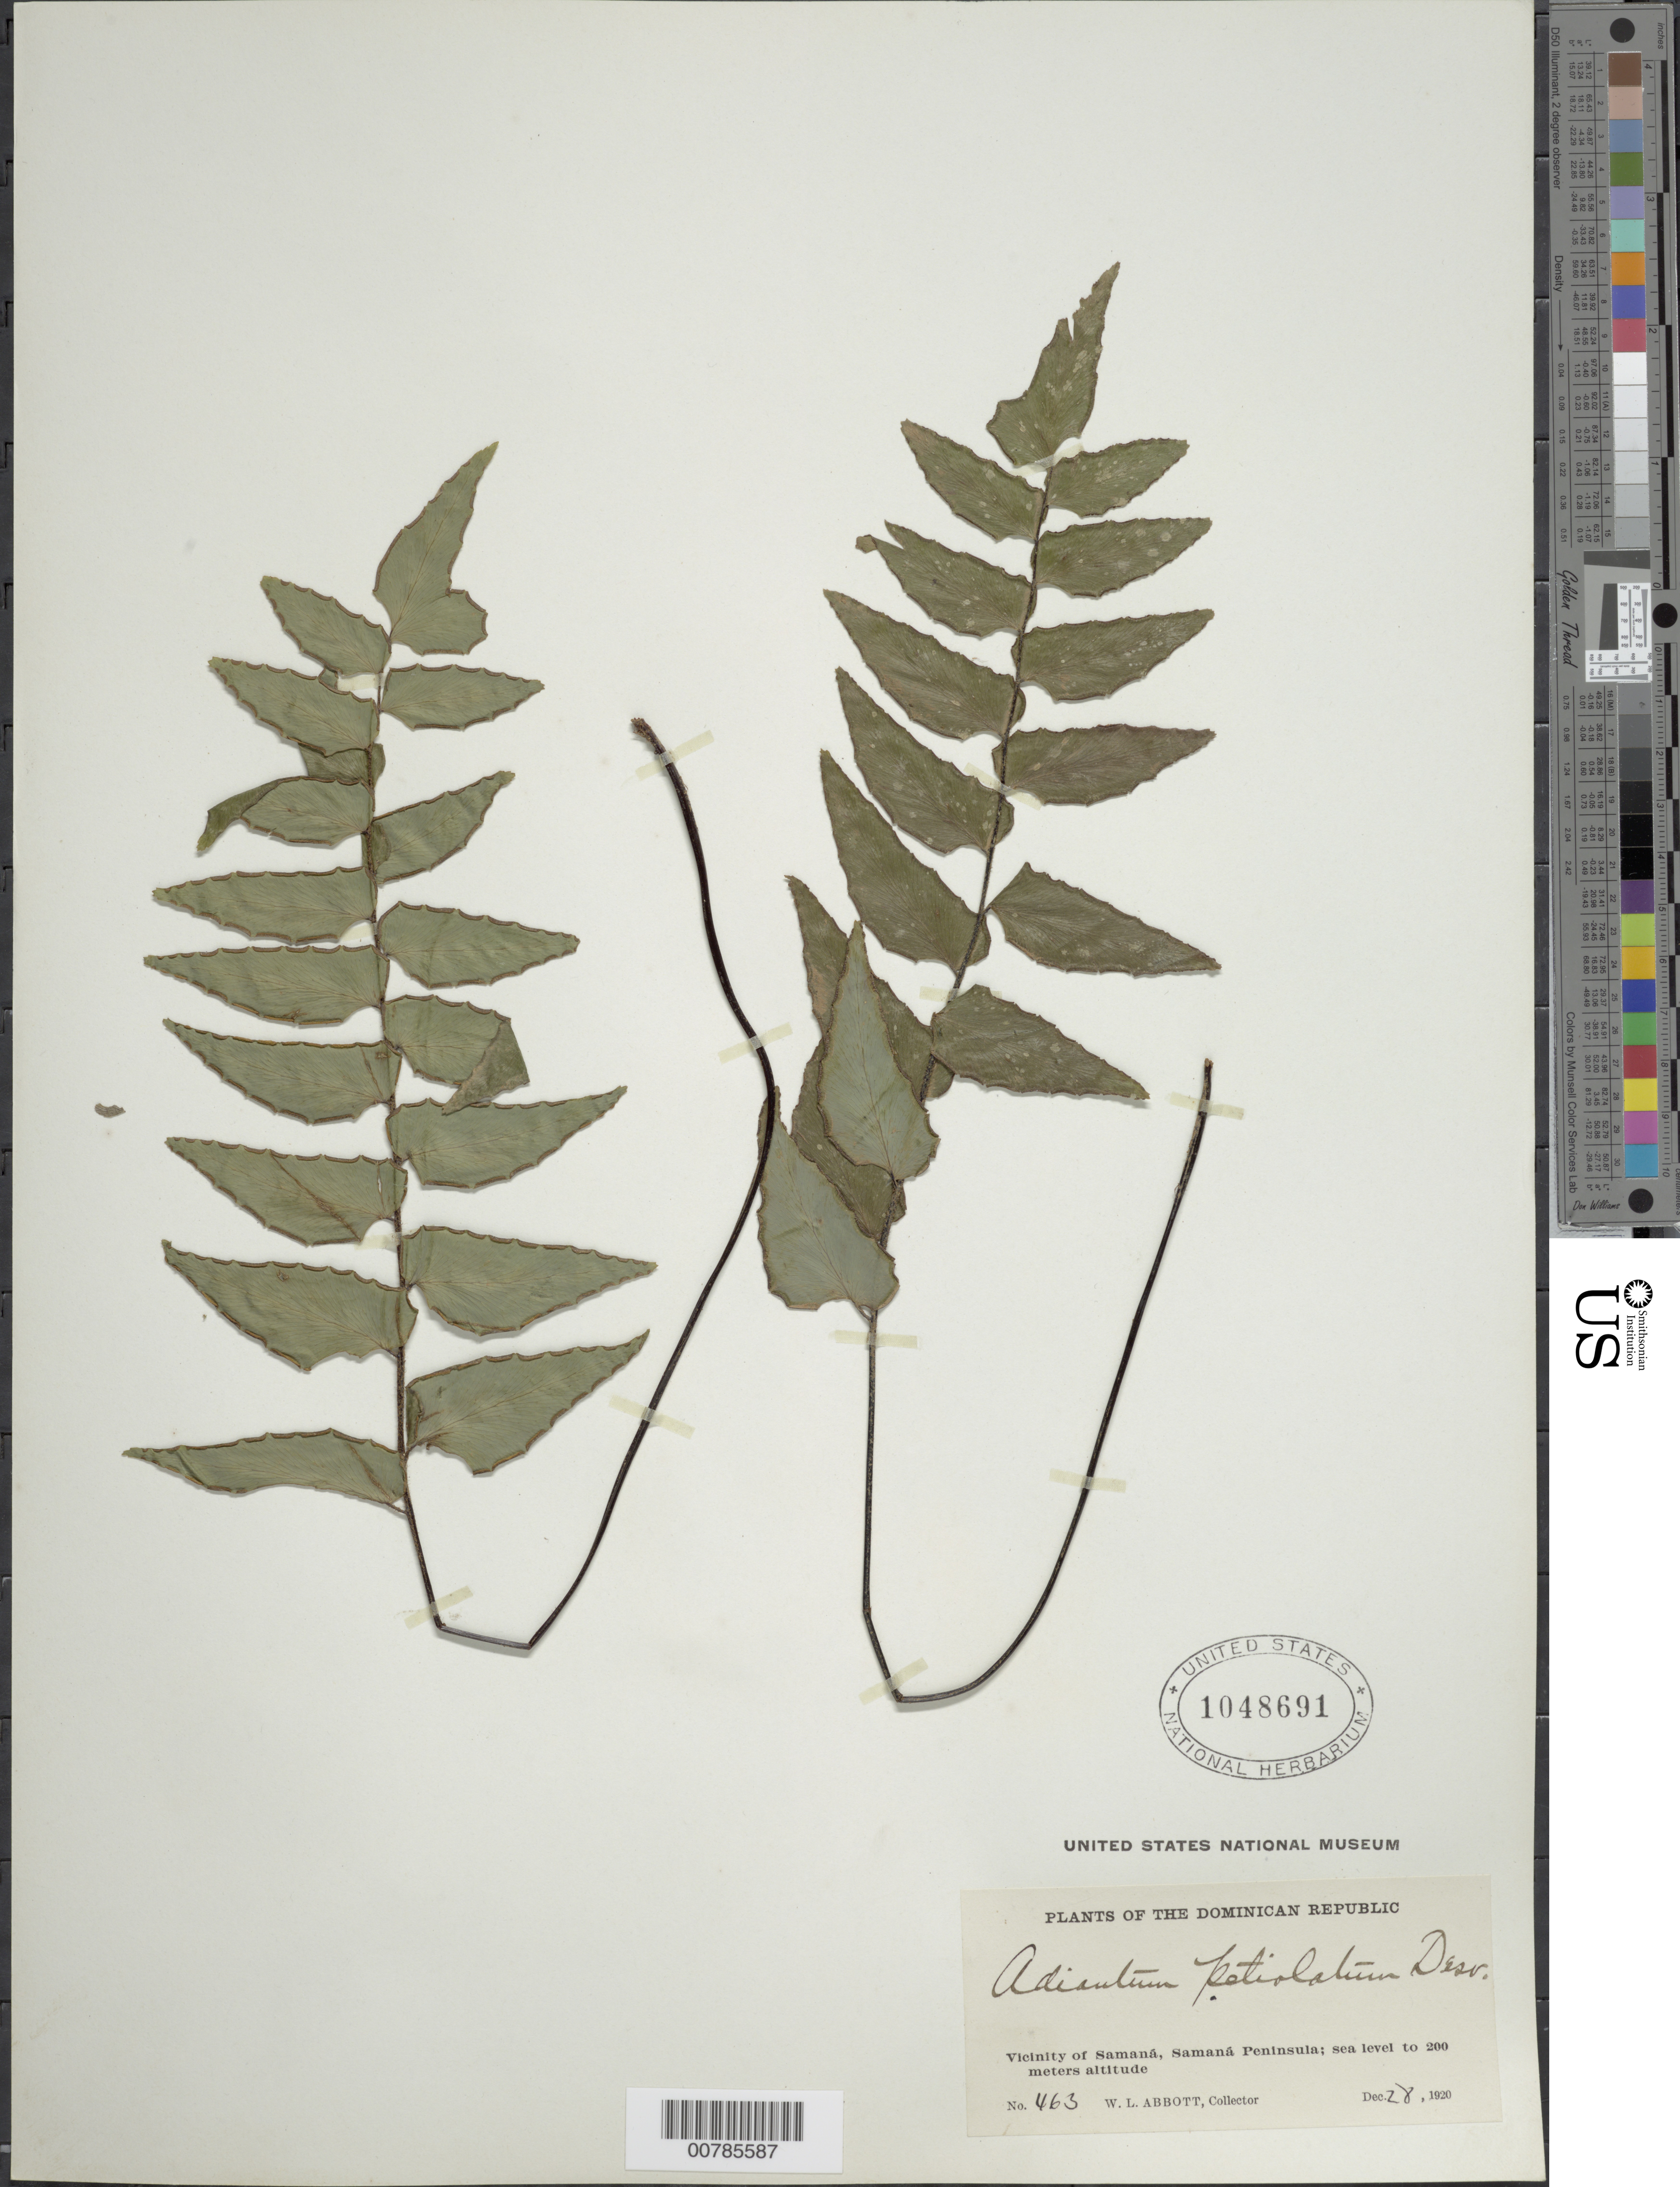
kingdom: Plantae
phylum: Tracheophyta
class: Polypodiopsida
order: Polypodiales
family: Pteridaceae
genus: Adiantum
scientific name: Adiantum petiolatum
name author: Desv.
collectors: W. L. Abbott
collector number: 463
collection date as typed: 28 Dec 1920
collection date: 1920-12-28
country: Dominican Republic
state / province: Samana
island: Hispaniola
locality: Samaná,, Samaná Peninsula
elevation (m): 0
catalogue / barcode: US 1048691